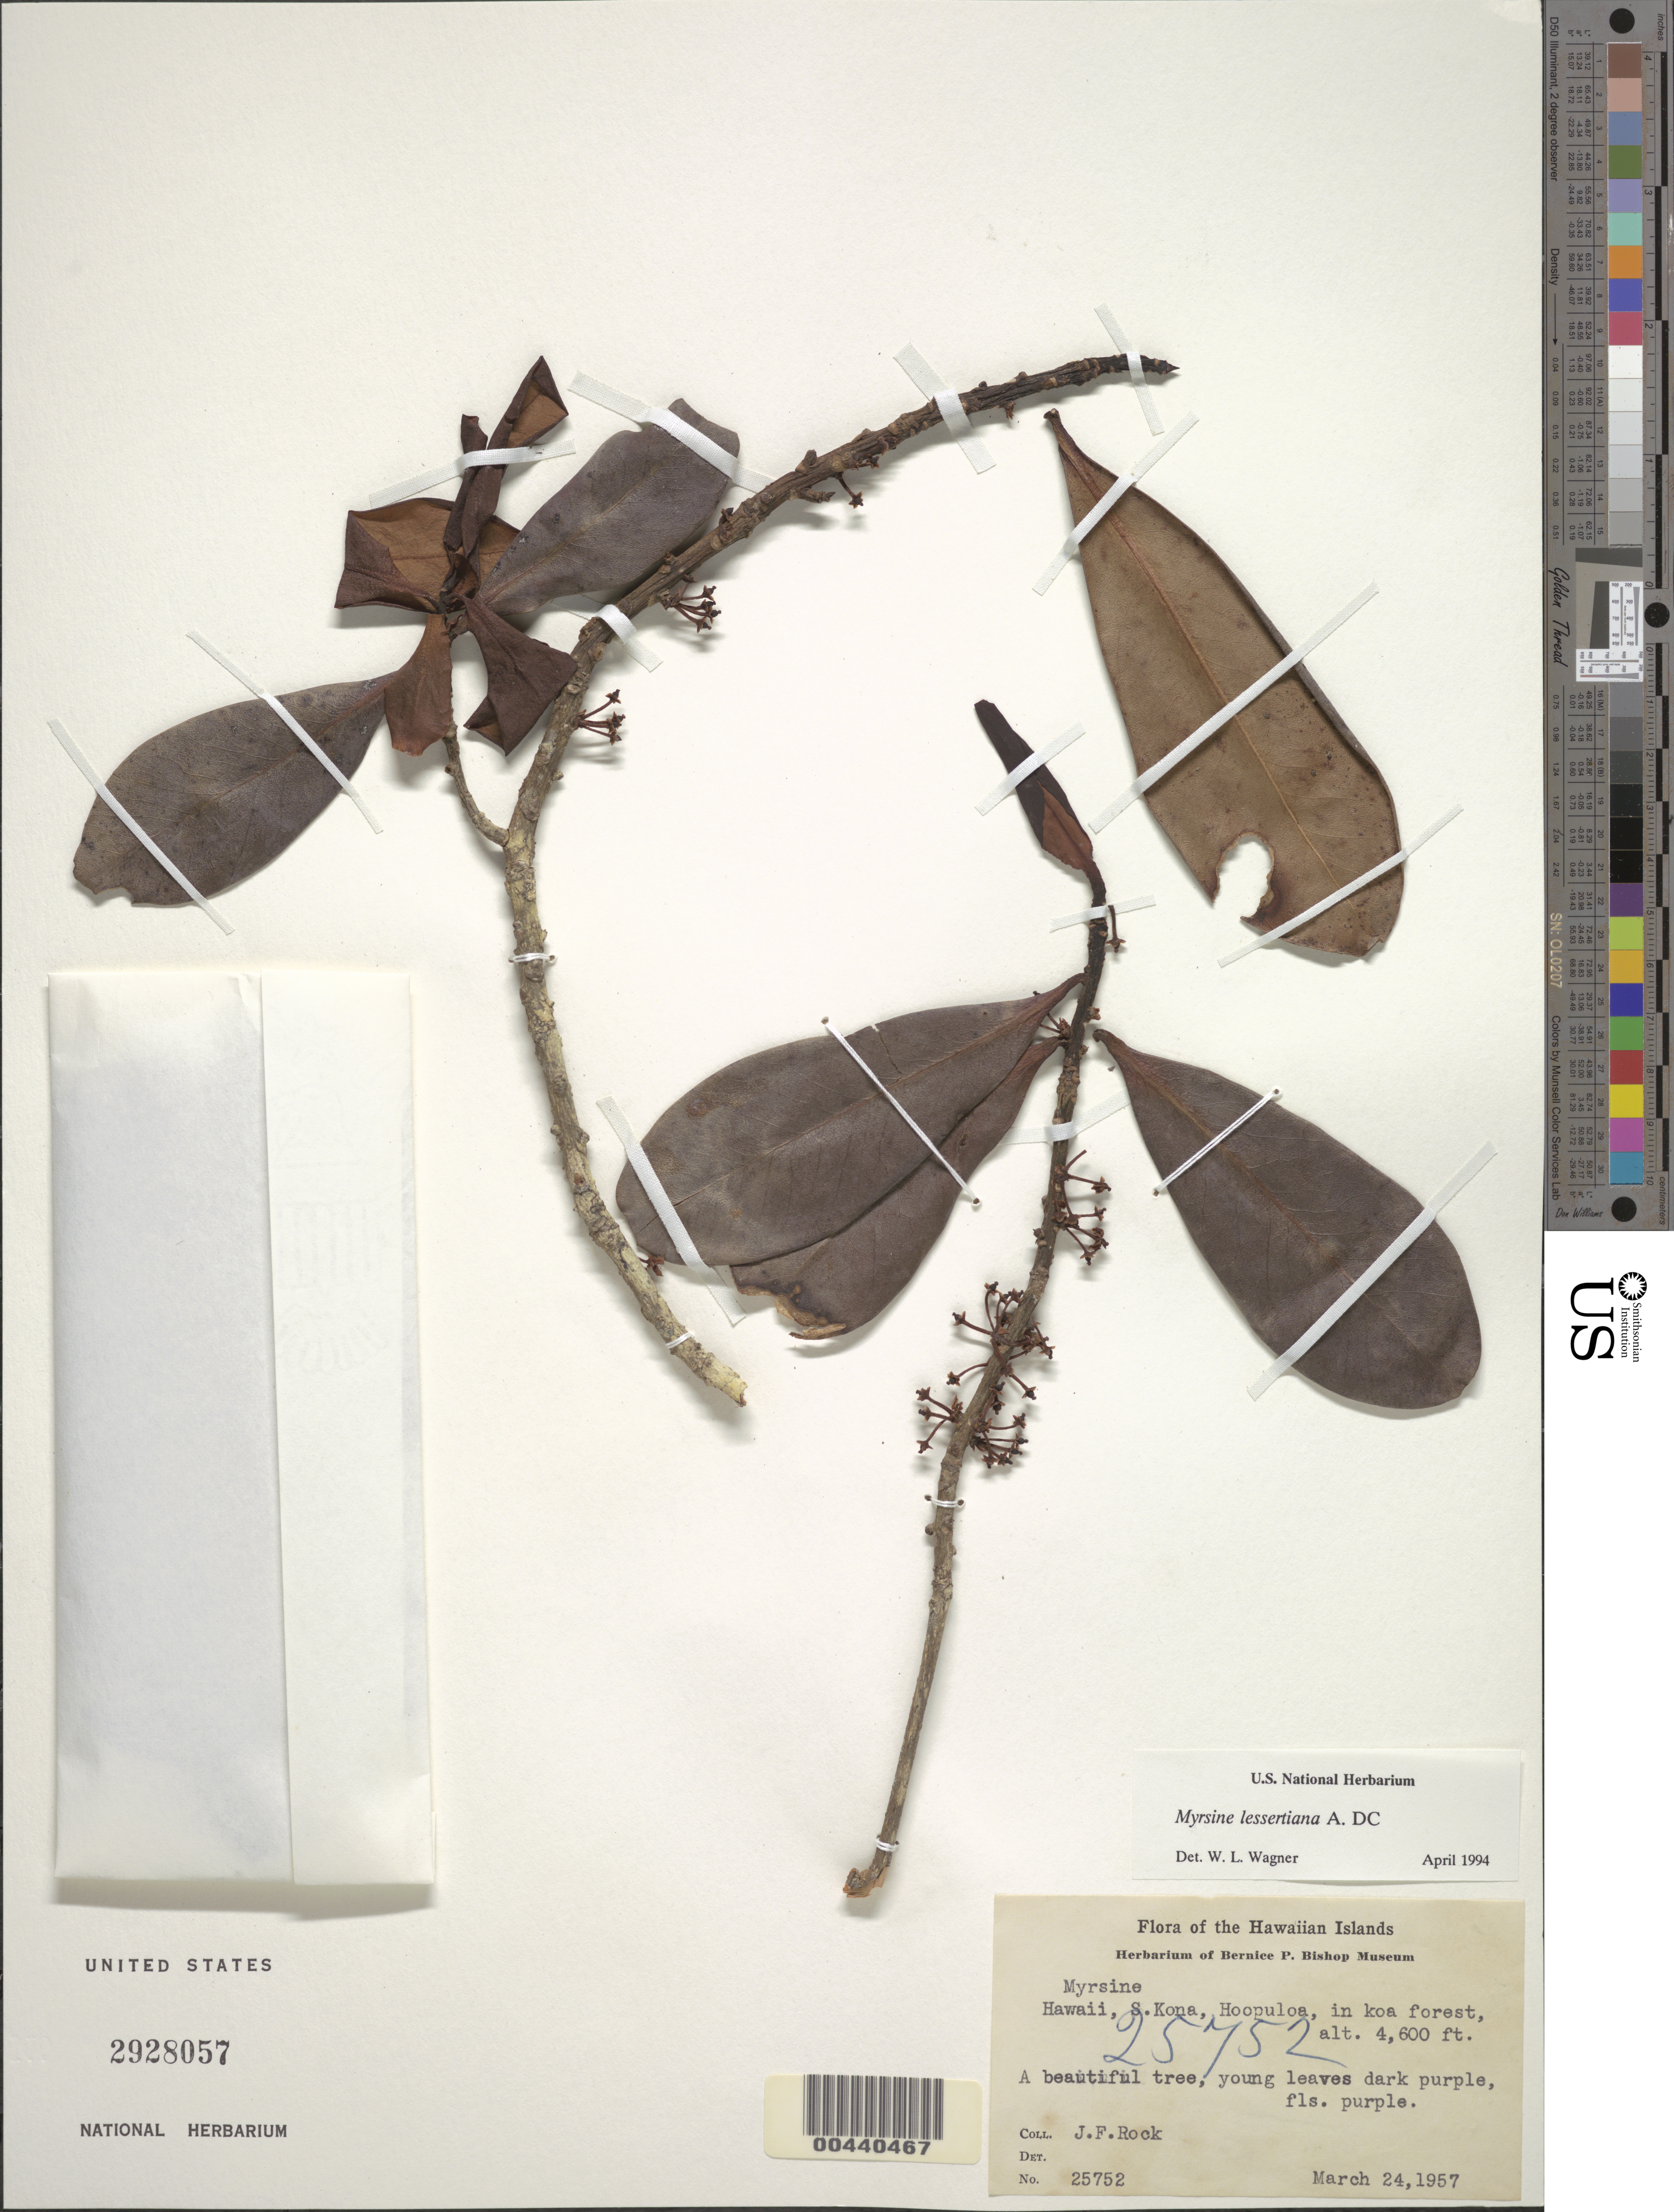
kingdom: Plantae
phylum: Tracheophyta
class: Magnoliopsida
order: Ericales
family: Primulaceae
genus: Myrsine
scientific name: Myrsine lessertiana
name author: A. DC.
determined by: Wagner, W. L., (BOT), Smithsonian Institution - National Museum of Natural History (UNITED STATES)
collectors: J. F. Rock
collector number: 25752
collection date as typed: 24 Mar 1957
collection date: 1957-03-24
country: United States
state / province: Hawaii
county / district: Hawaii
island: Hawaii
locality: S Kona, Hoopuloa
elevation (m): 1402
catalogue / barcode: US 2928057